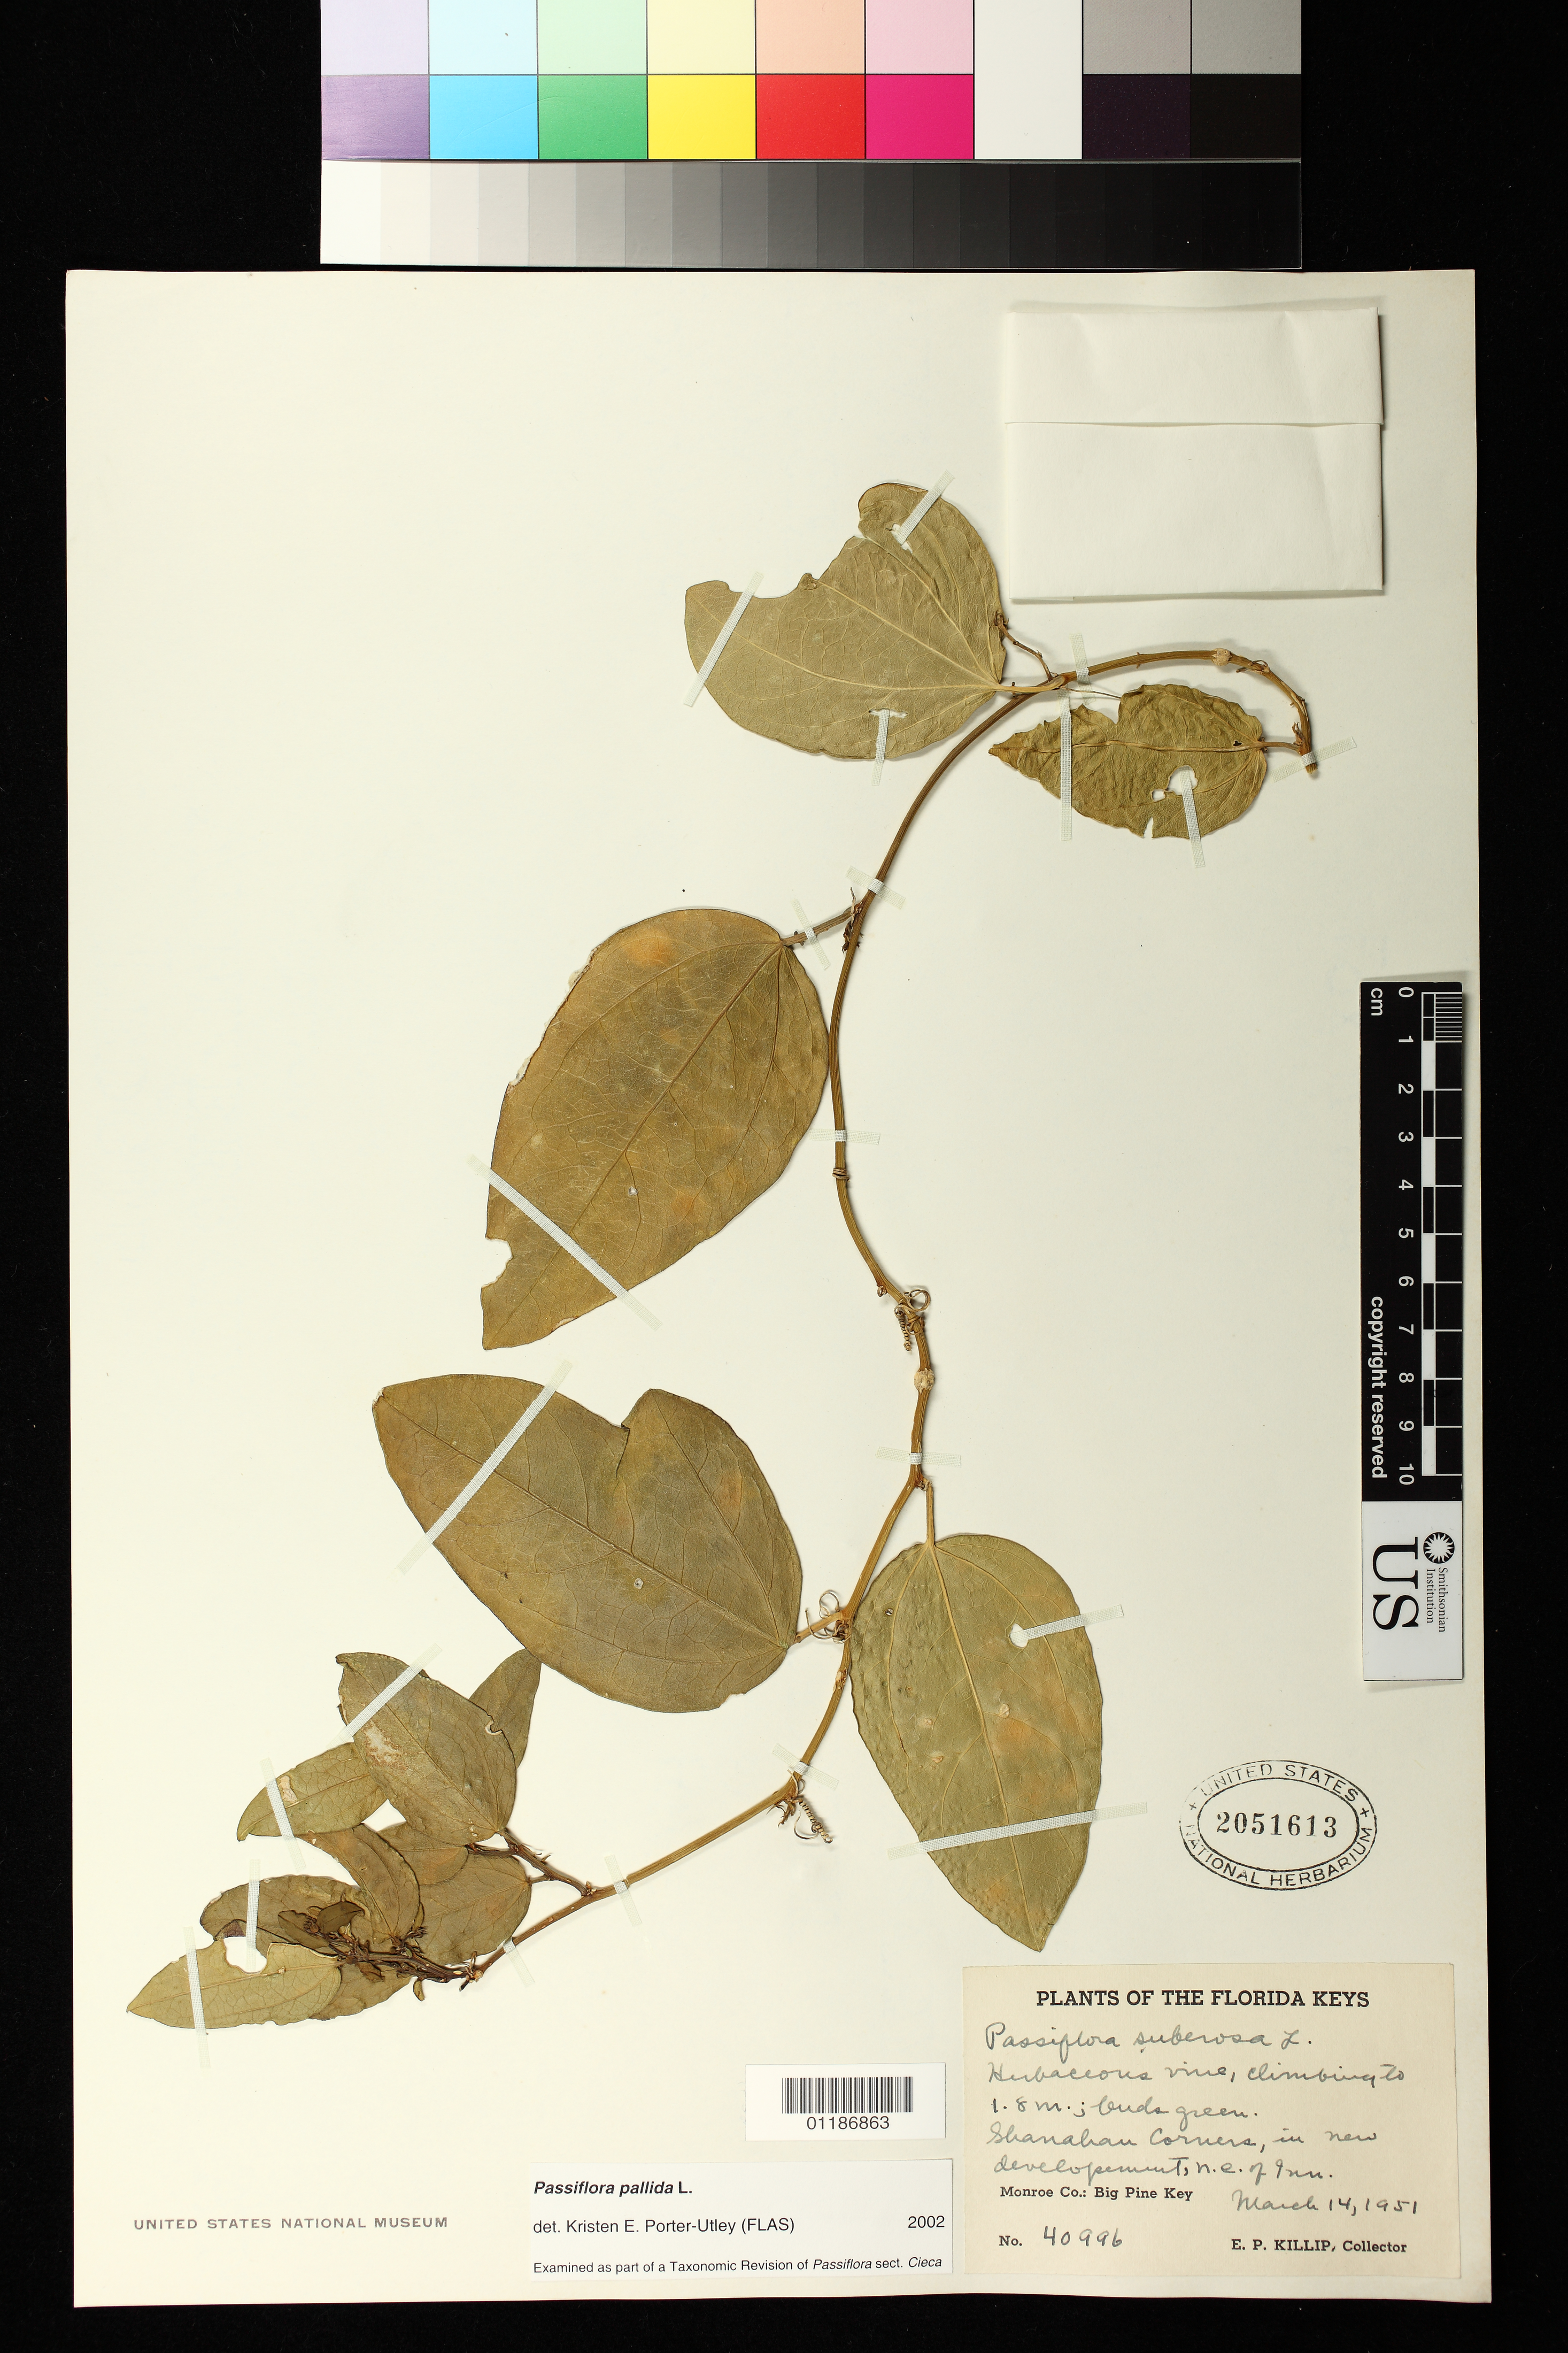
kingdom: Plantae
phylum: Tracheophyta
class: Magnoliopsida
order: Malpighiales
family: Passifloraceae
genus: Passiflora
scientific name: Passiflora pallida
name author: L.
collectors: E. P. Killip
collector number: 40996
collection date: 1951-03-14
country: United States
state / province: Florida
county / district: Monroe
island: Big Pine Key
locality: Florida Keys. Big Pine Key Shanahan Corners, in new development, N.E. of Inn.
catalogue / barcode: US 2051613